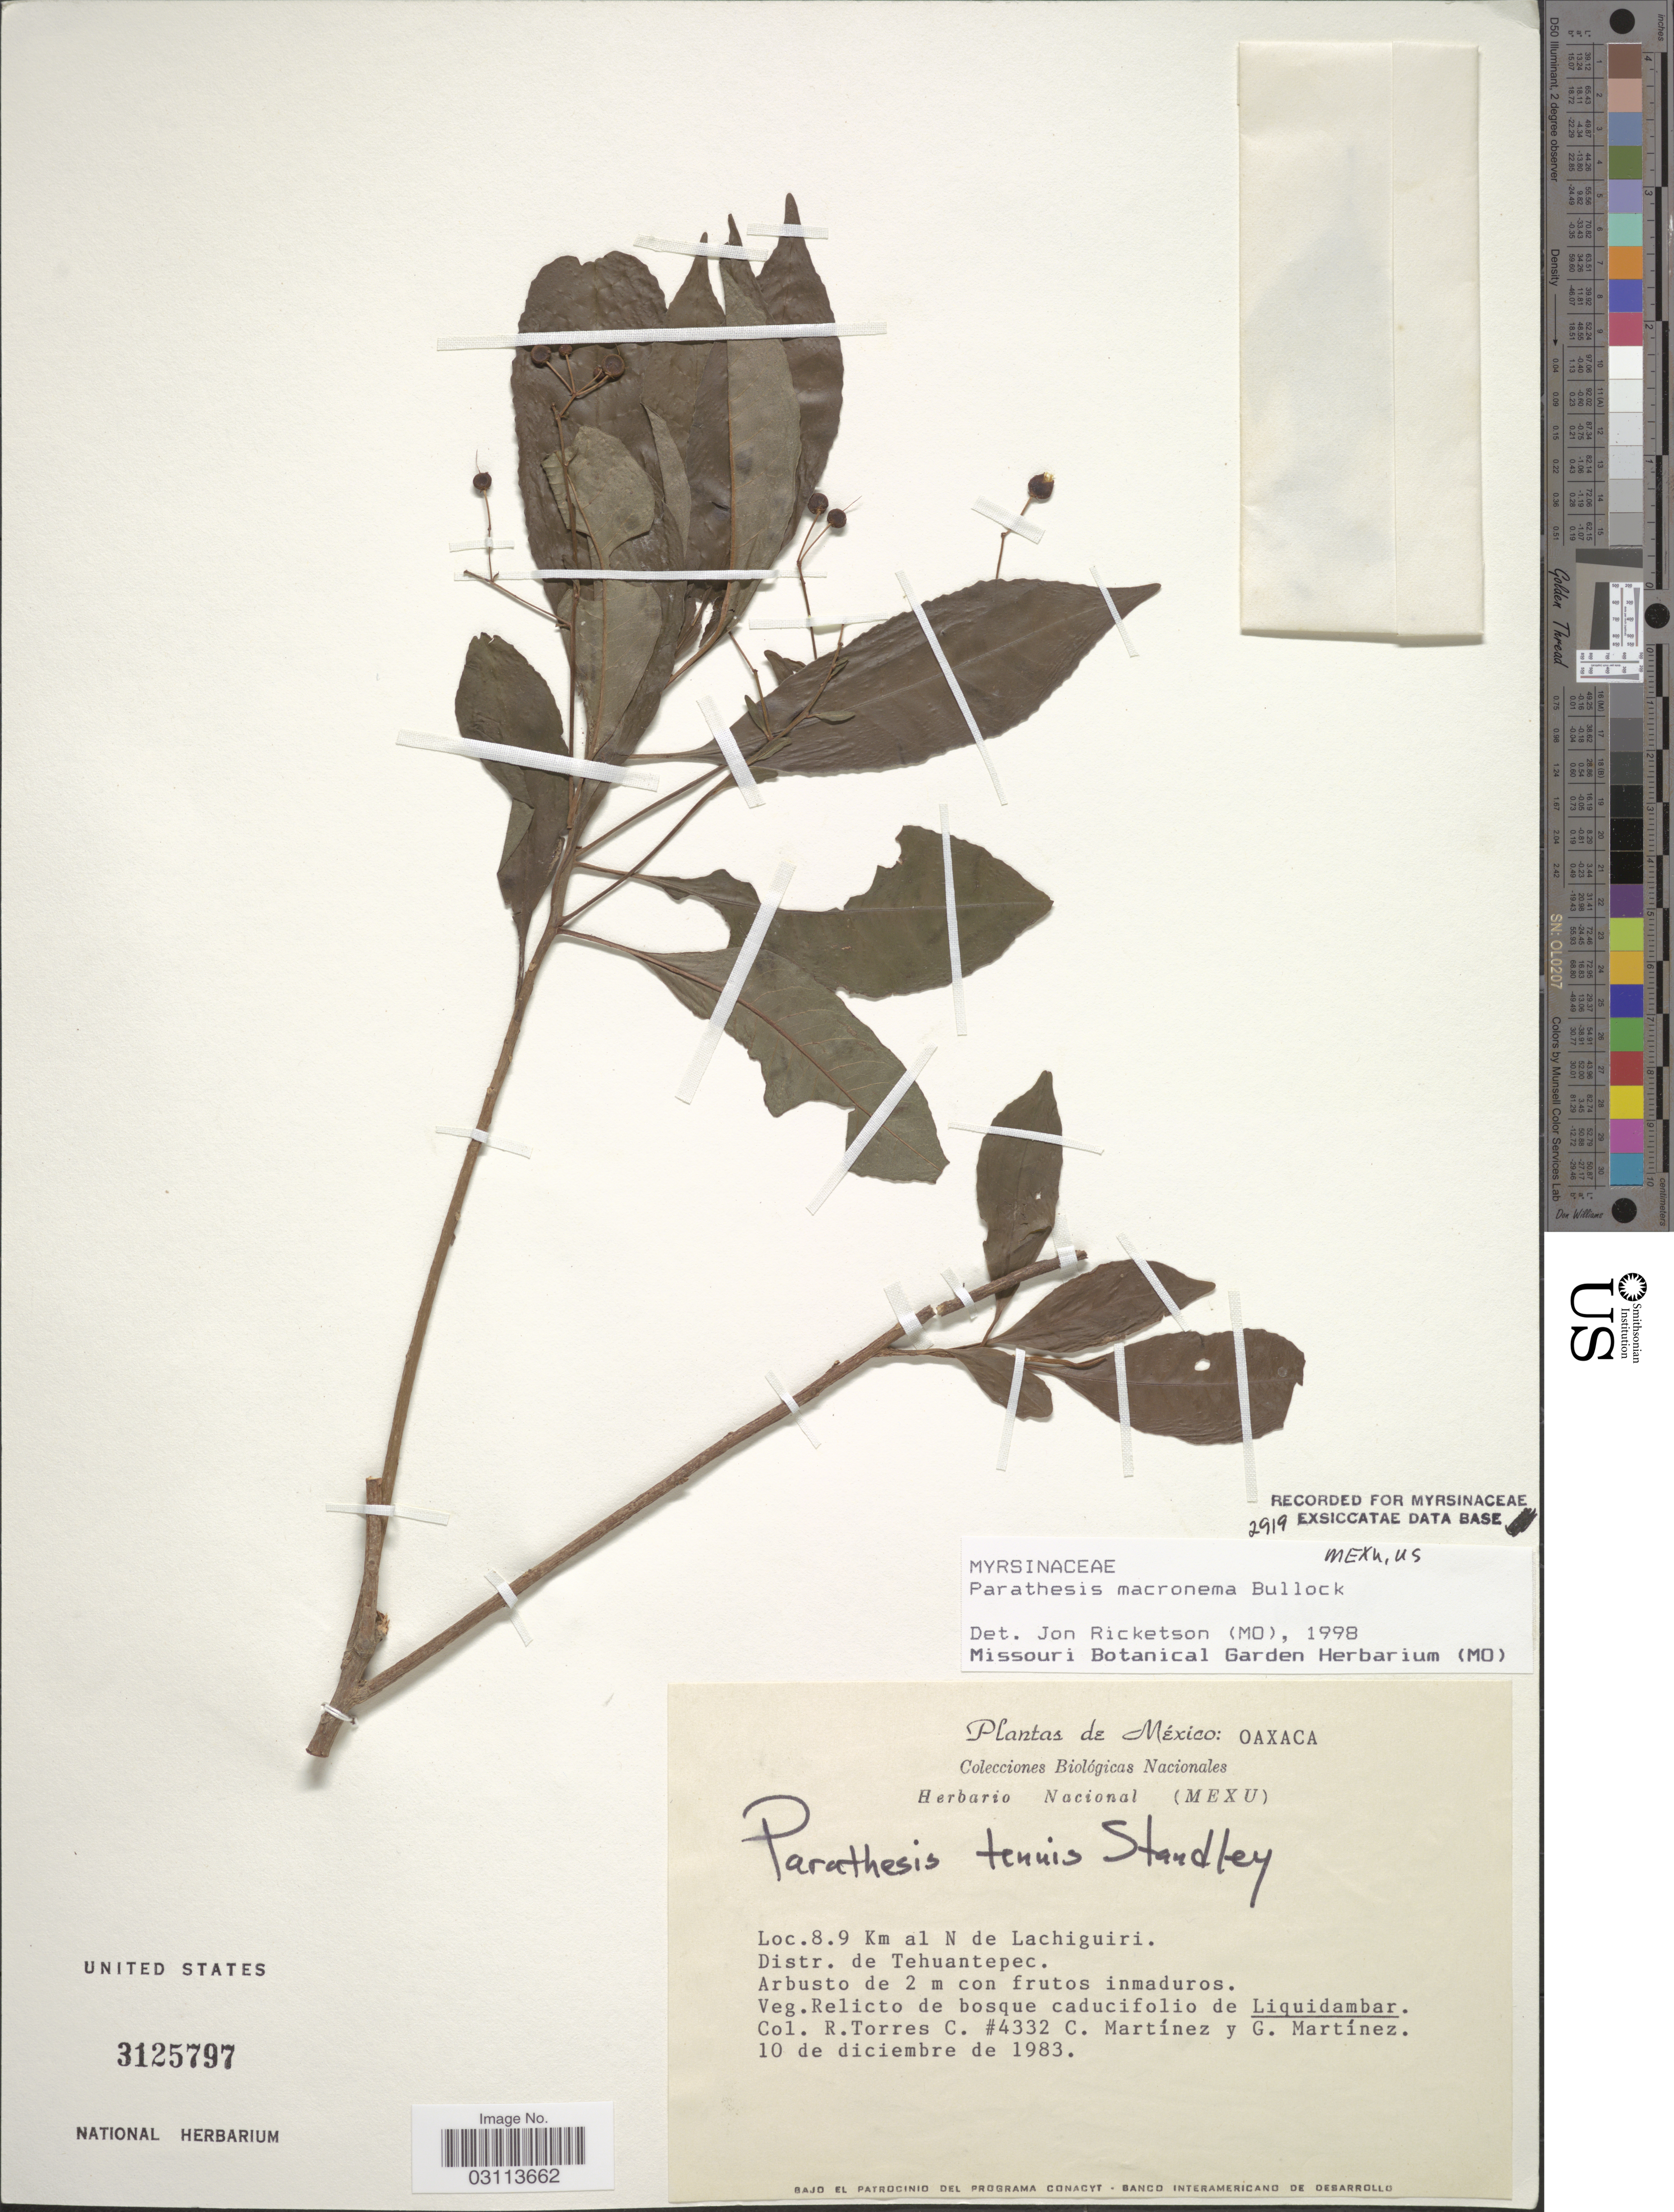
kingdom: Plantae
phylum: Tracheophyta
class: Magnoliopsida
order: Ericales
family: Primulaceae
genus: Parathesis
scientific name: Parathesis macronema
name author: Bullock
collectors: R. Torres C., C. Martínez & G. Martínez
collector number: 4332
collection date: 1983-12-10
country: Mexico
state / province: Oaxaca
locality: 8.9 Km al N de Lachiguiri. Distr. de Tehuantepec.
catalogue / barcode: US 3125797